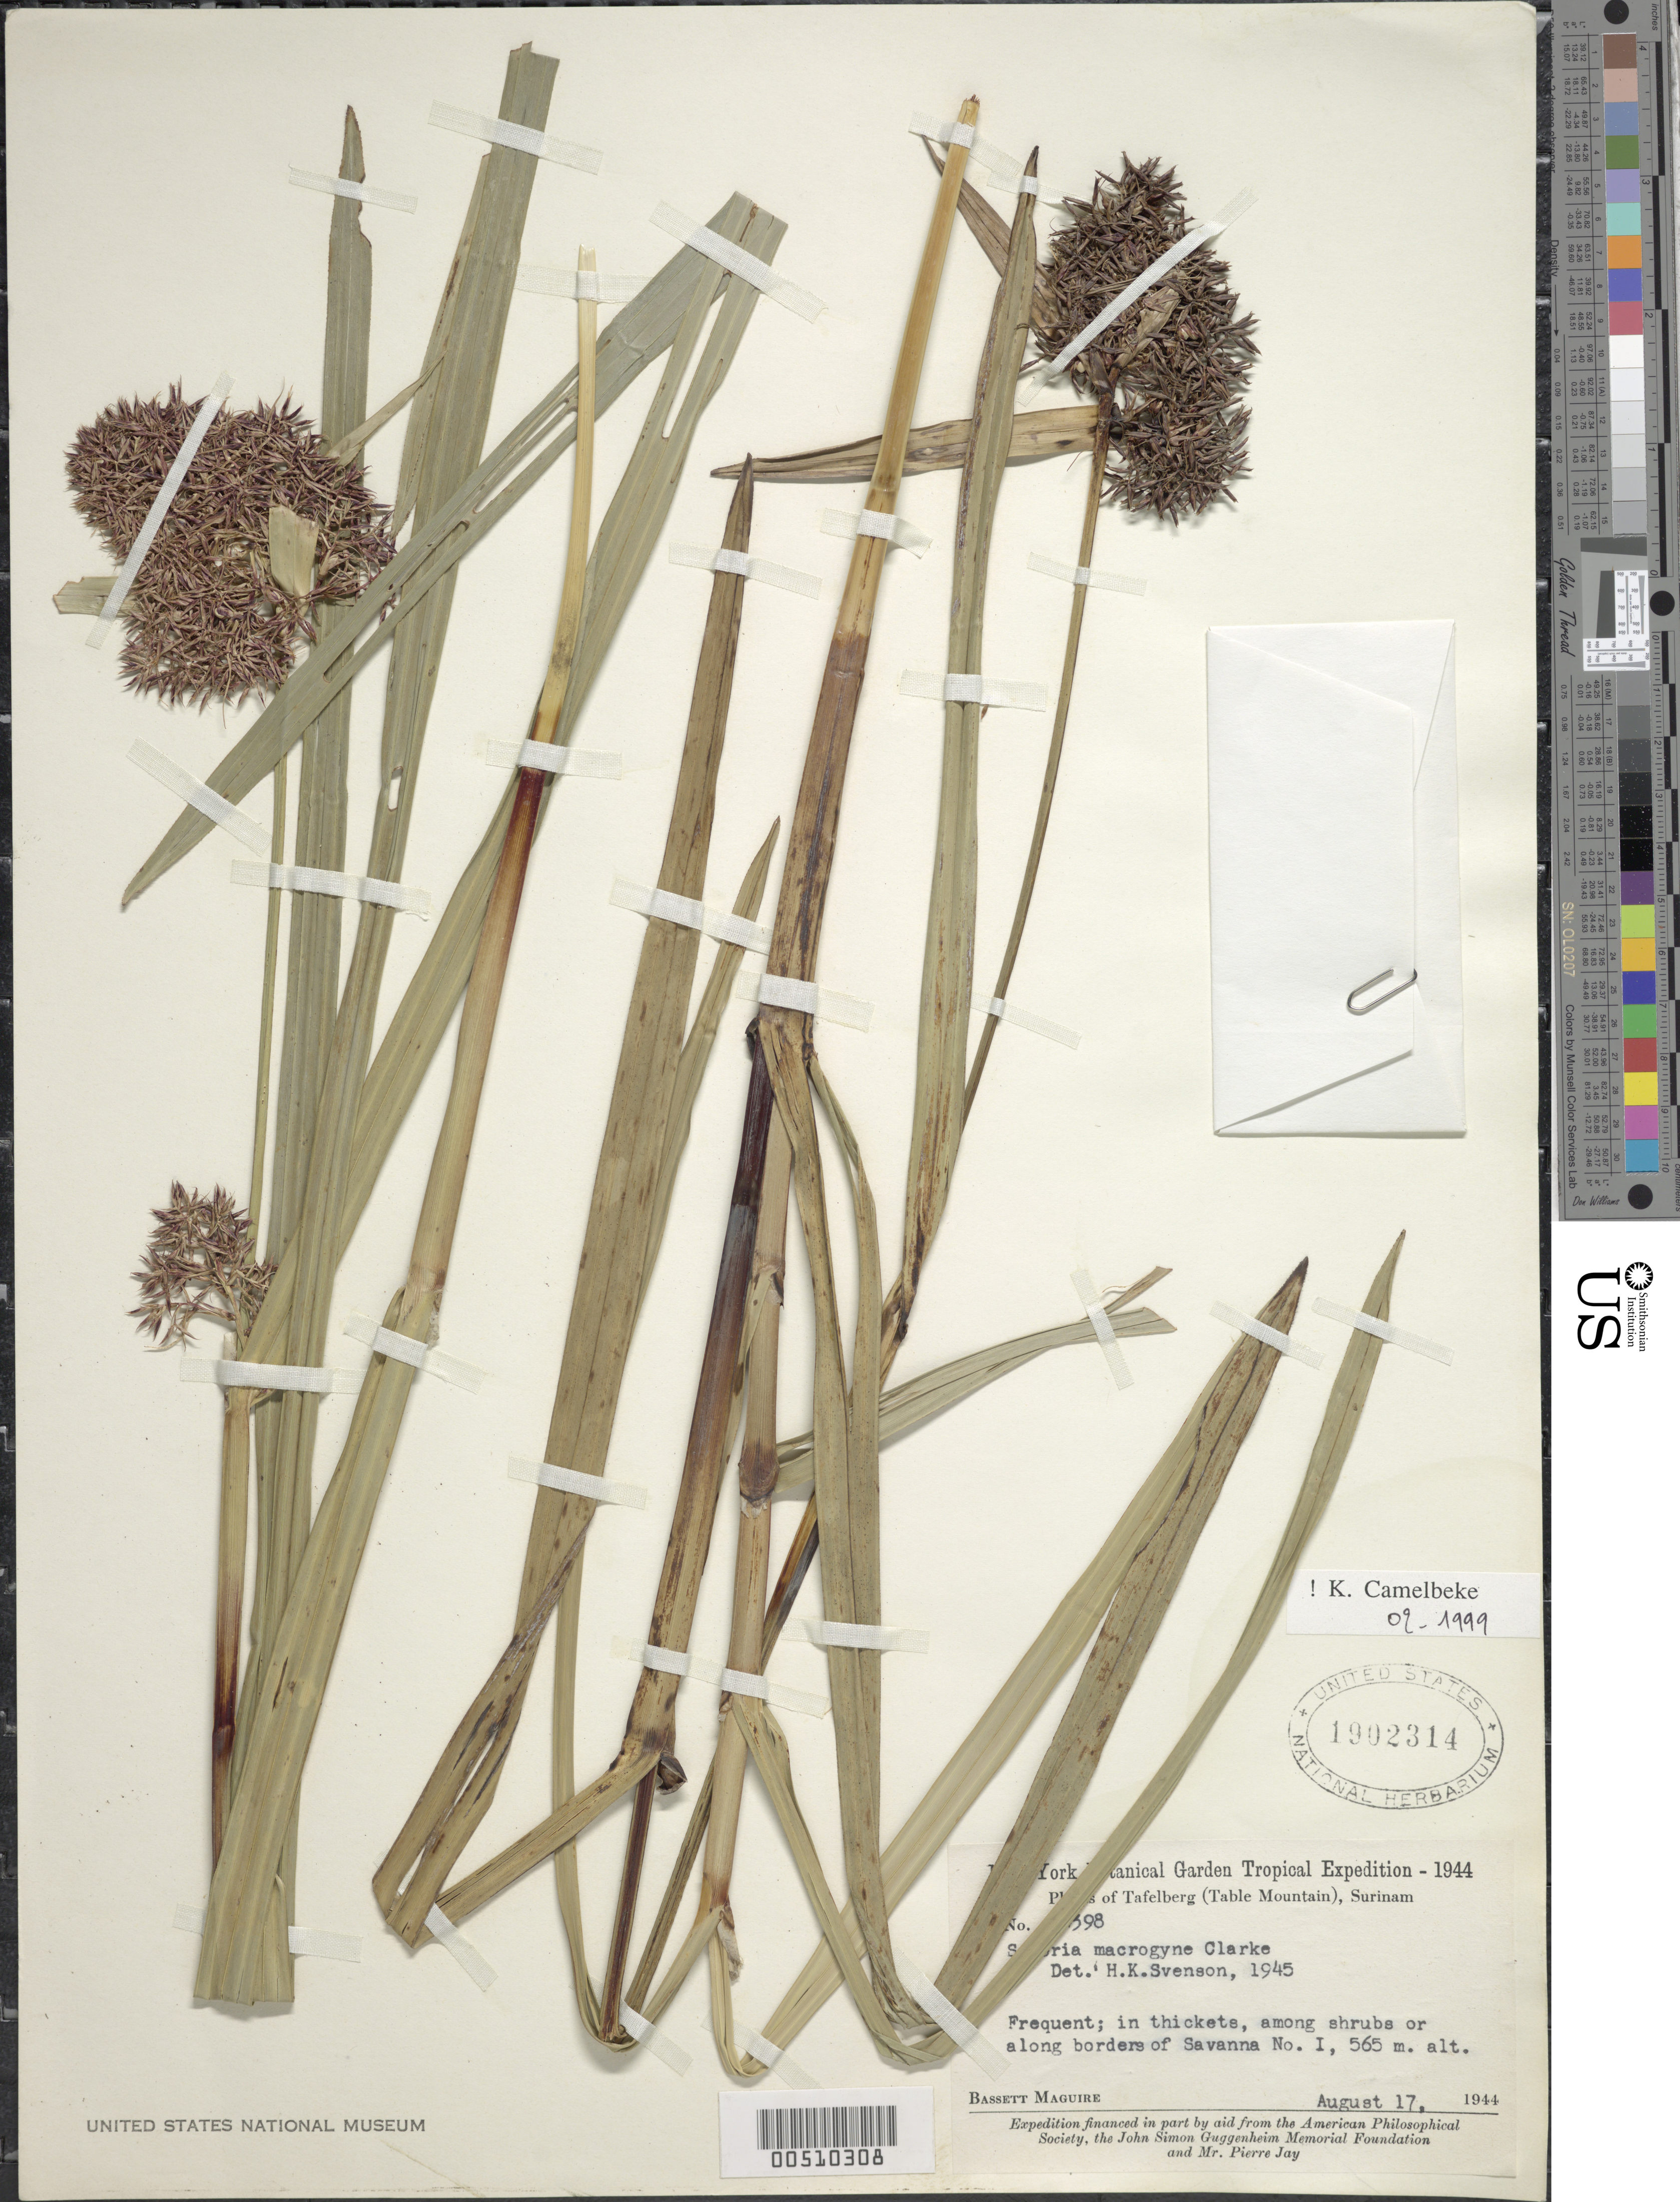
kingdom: Plantae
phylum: Tracheophyta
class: Liliopsida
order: Poales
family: Cyperaceae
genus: Scleria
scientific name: Scleria macrogyne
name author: C.B. Clarke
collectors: B. Maguire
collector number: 24398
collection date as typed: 17 Aug 1944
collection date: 1944-08-17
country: Suriname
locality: Tafelberg (Table Mountain); Savanna No. I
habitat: In thickets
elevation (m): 565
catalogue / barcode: US 1902314